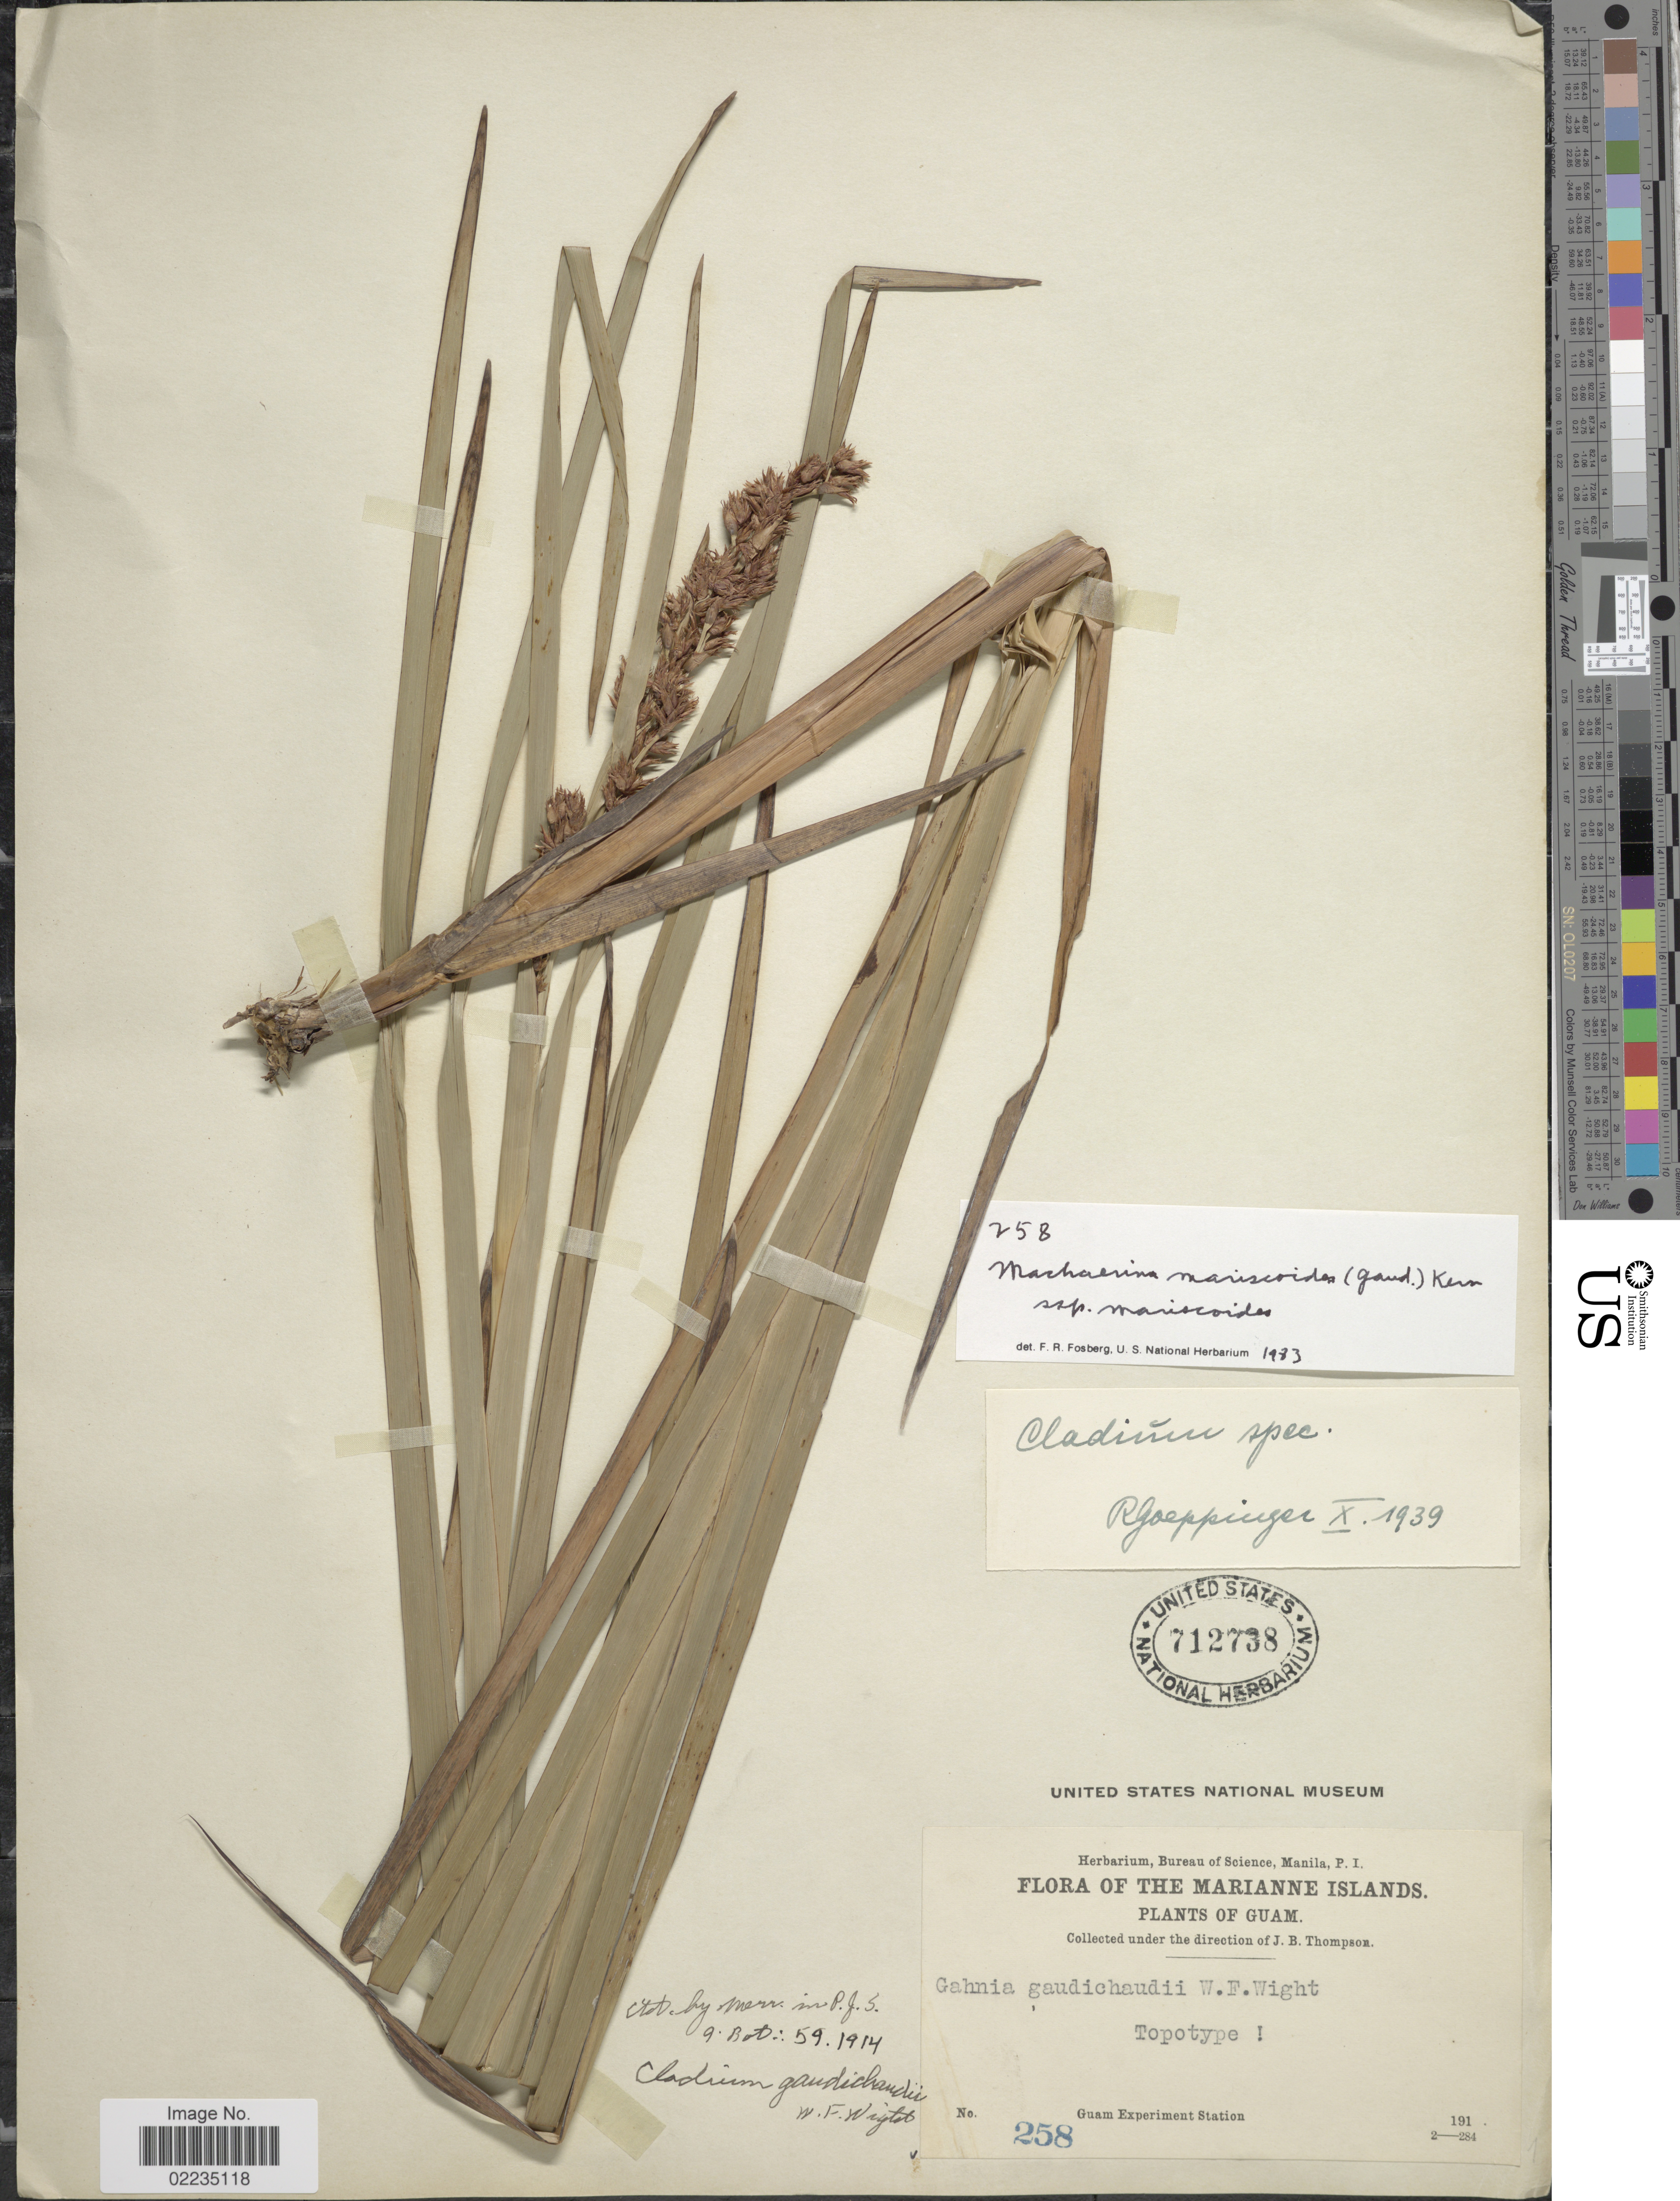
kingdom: Plantae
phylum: Tracheophyta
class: Liliopsida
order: Poales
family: Cyperaceae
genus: Machaerina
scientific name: Machaerina mariscoides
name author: (Gaudich.) J. Kern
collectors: Guam Exp. Sta.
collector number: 258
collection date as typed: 191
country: Guam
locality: Topotype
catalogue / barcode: US 712738